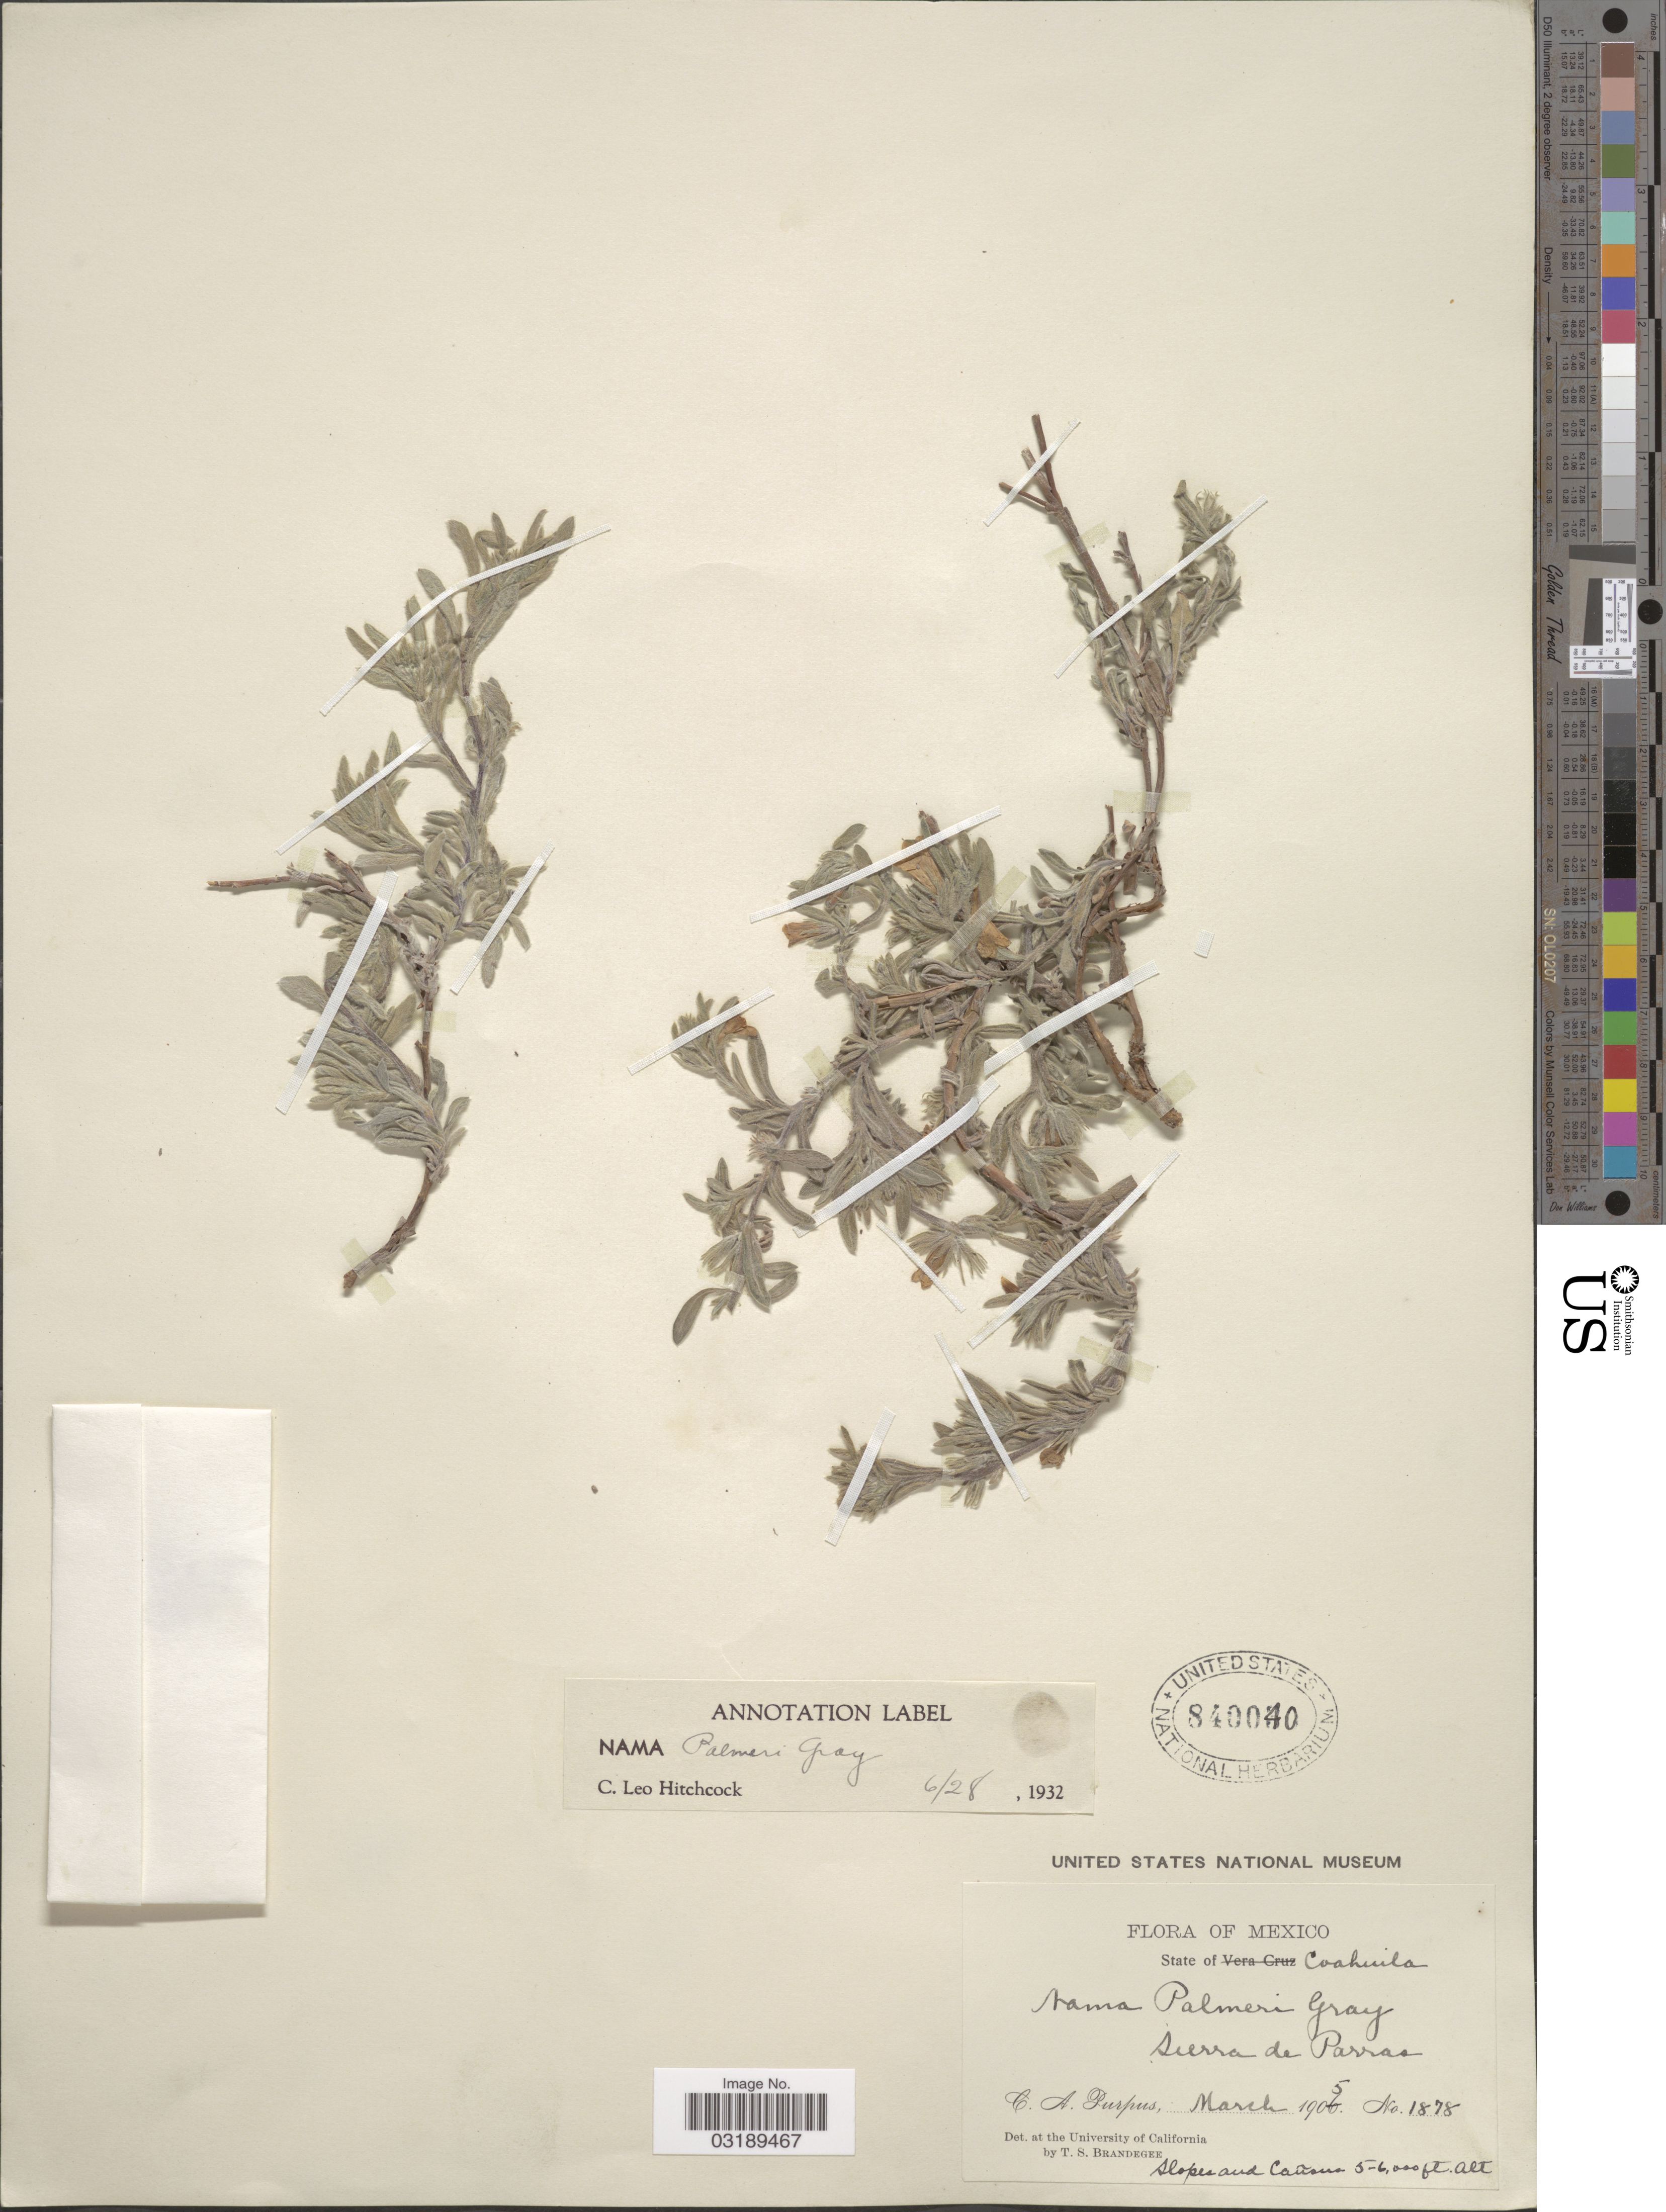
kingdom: Plantae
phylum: Tracheophyta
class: Magnoliopsida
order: Boraginales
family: Namaceae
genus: Nama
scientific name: Nama palmeri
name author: A. Gray in Hemsl.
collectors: C. A. Purpus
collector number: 1878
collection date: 1905-03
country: Mexico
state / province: Coahuila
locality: Sierra de Parras. Slopes and Cañons.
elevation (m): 1524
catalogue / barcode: US 840040